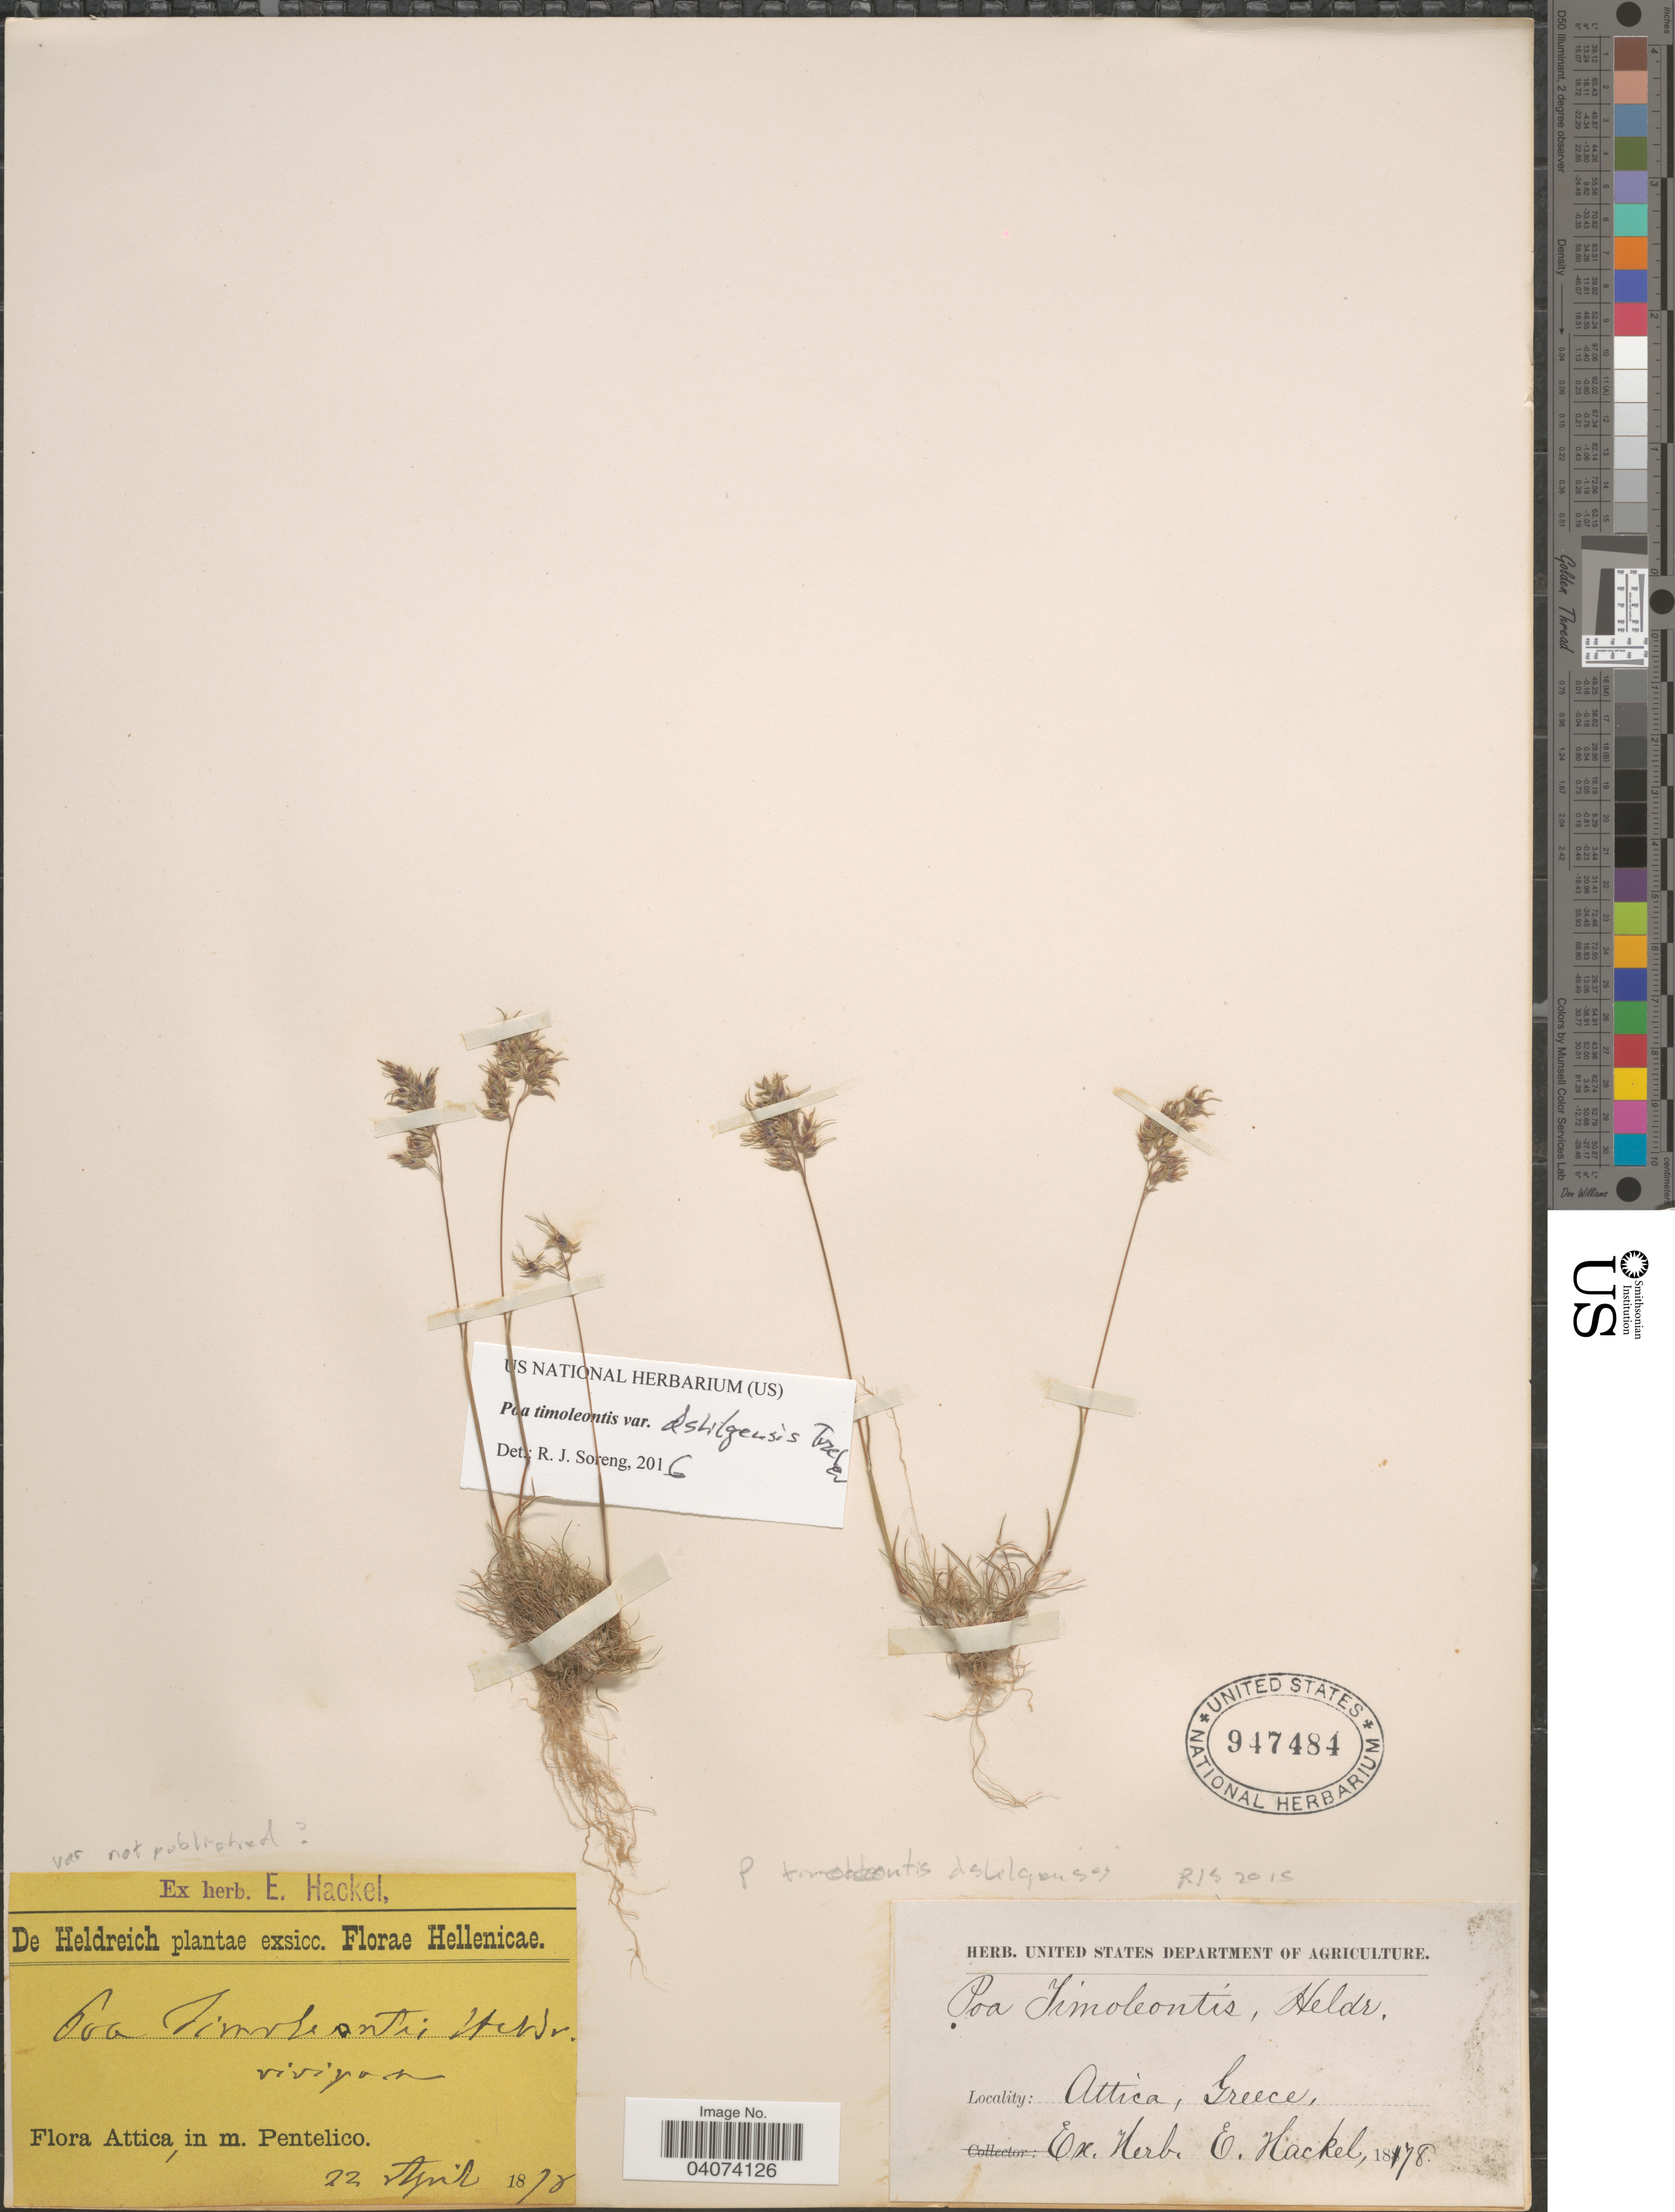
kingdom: Plantae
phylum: Tracheophyta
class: Liliopsida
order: Poales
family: Poaceae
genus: Poa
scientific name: Poa timoleontis var. dshilgensis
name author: (Roshev.) Tzvelev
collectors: -. De Heldreich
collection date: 1878-04-22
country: Greece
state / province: Attica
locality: In m. Pentelico.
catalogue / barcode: US 947484